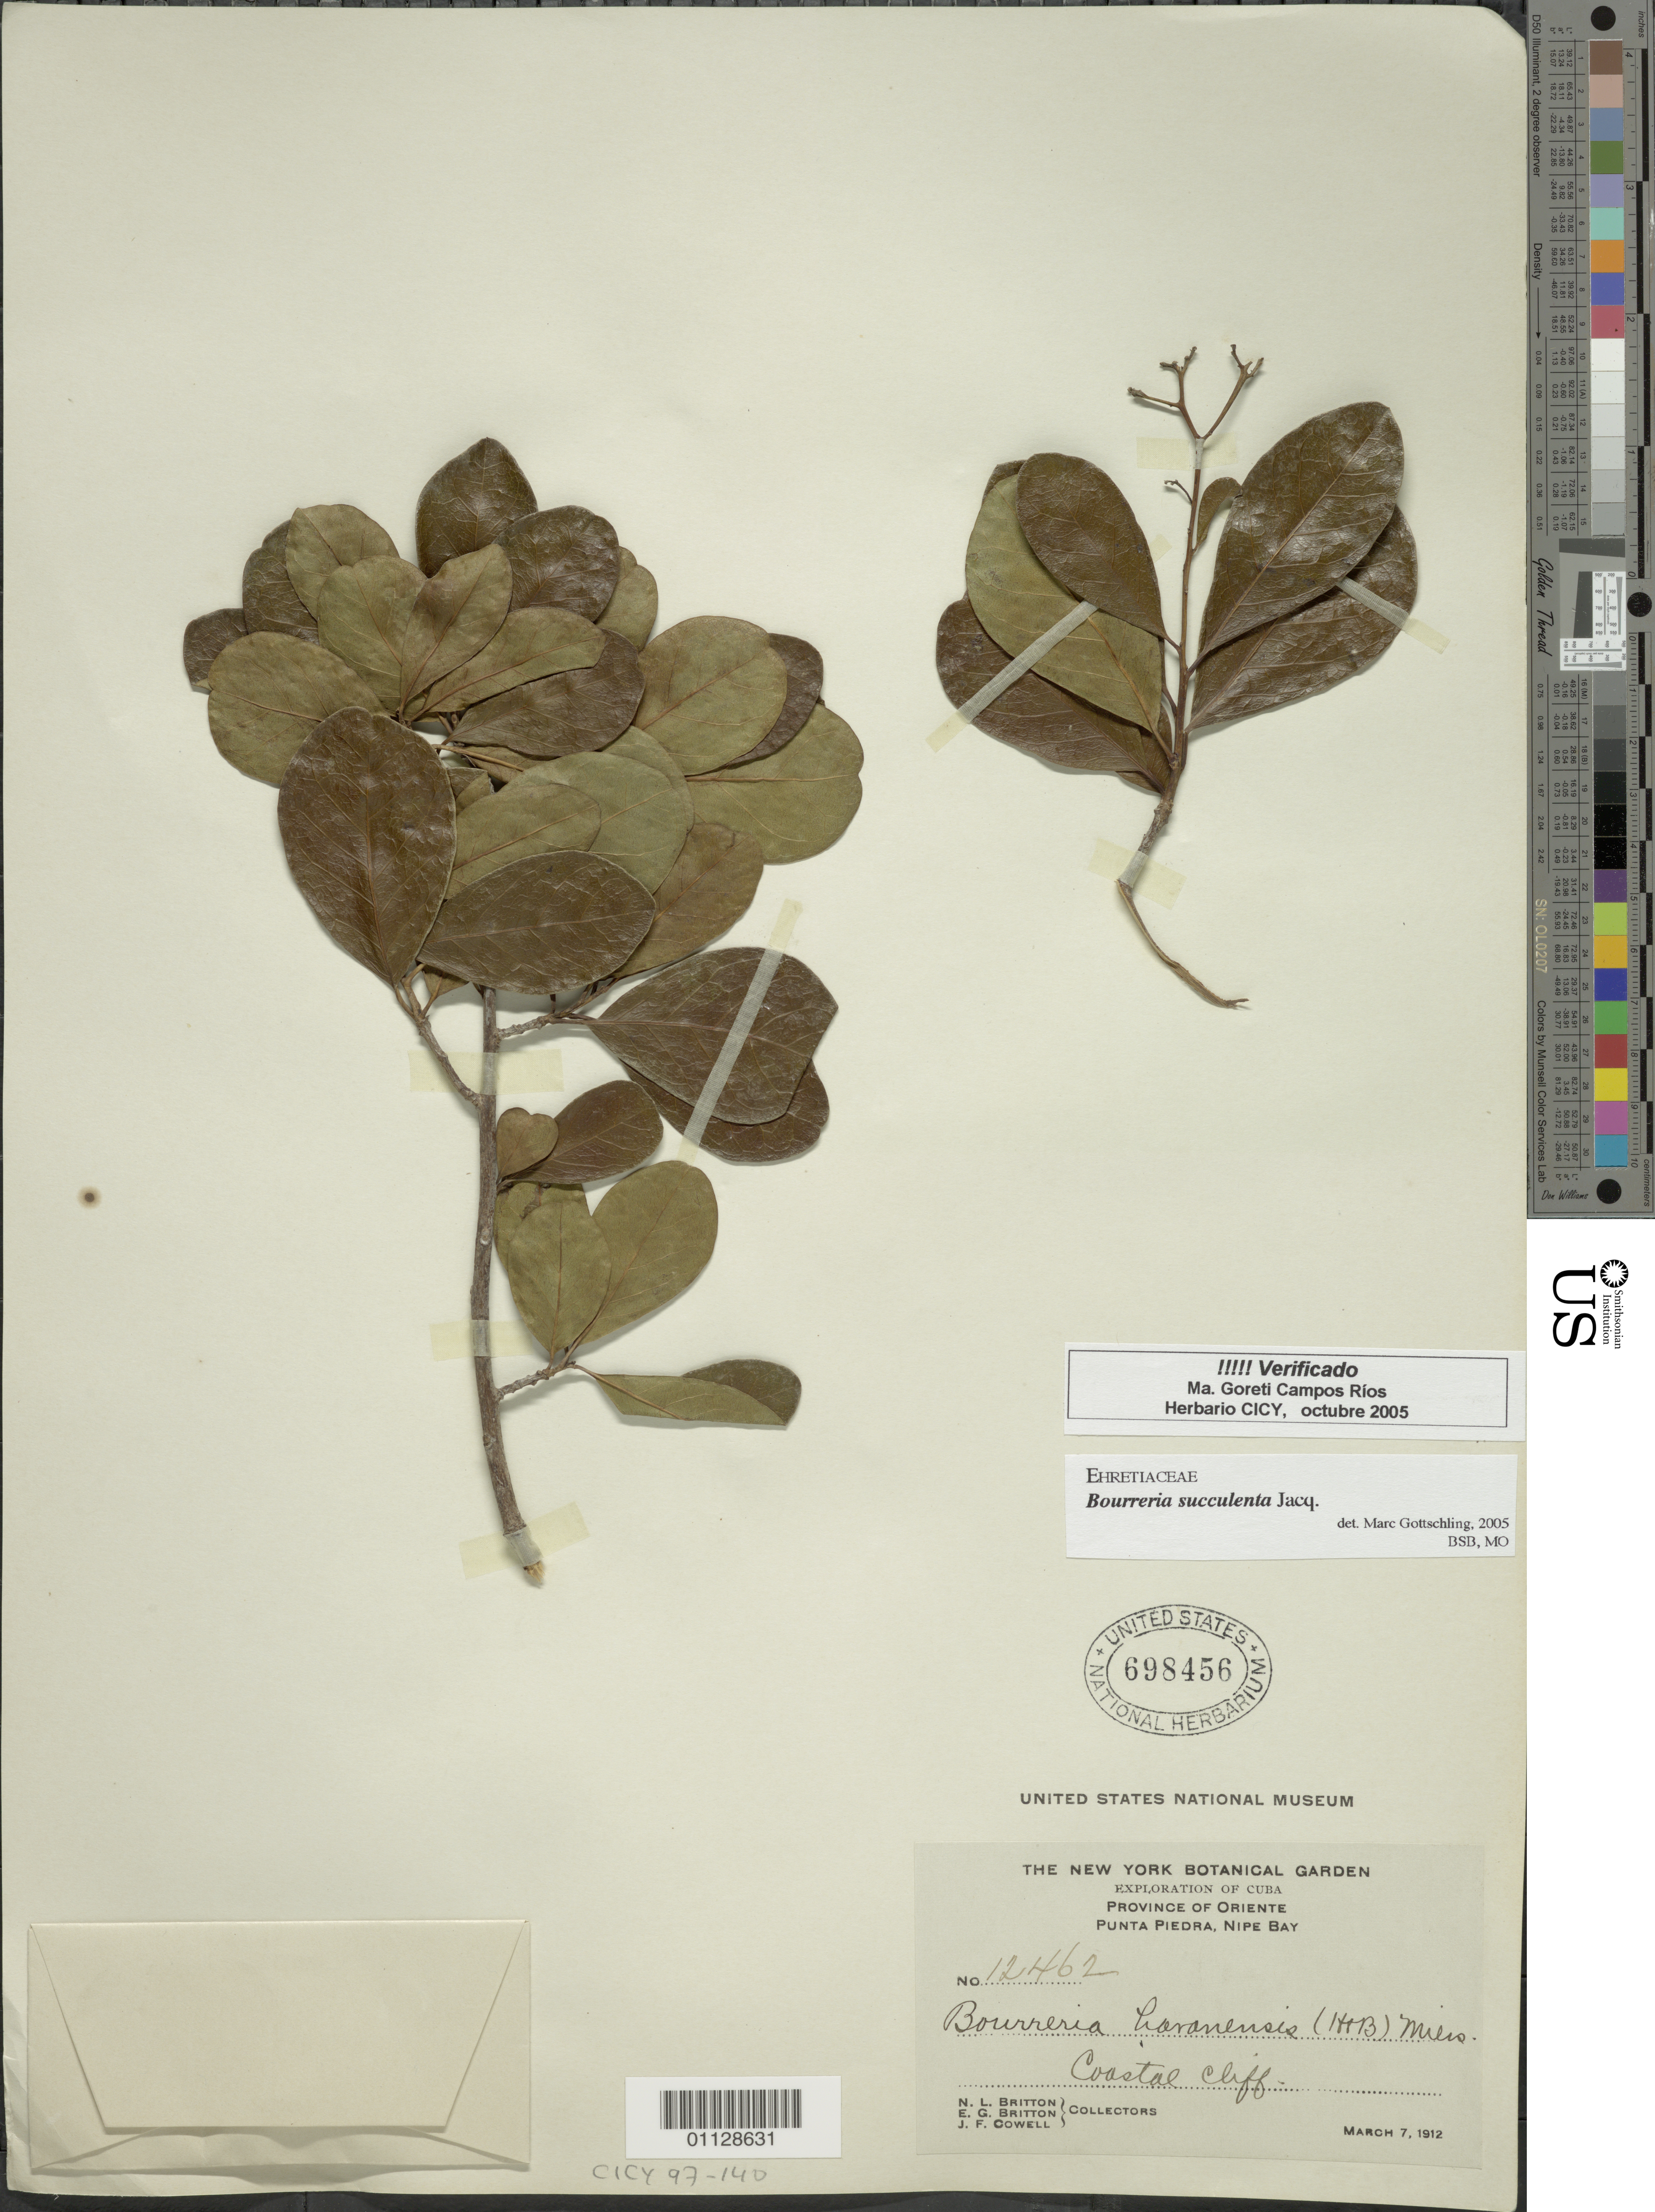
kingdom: Plantae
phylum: Tracheophyta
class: Magnoliopsida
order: Boraginales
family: Ehretiaceae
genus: Bourreria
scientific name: Bourreria succulenta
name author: Jacq.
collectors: N. Britton, E. G. Britton & J. F. Cowell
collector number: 12462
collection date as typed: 07 Mar 1912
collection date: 1912-03-07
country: Cuba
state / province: Holguín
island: Cuba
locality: Punta Piedra, Nipe Bay: coastal cliff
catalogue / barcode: US 698456